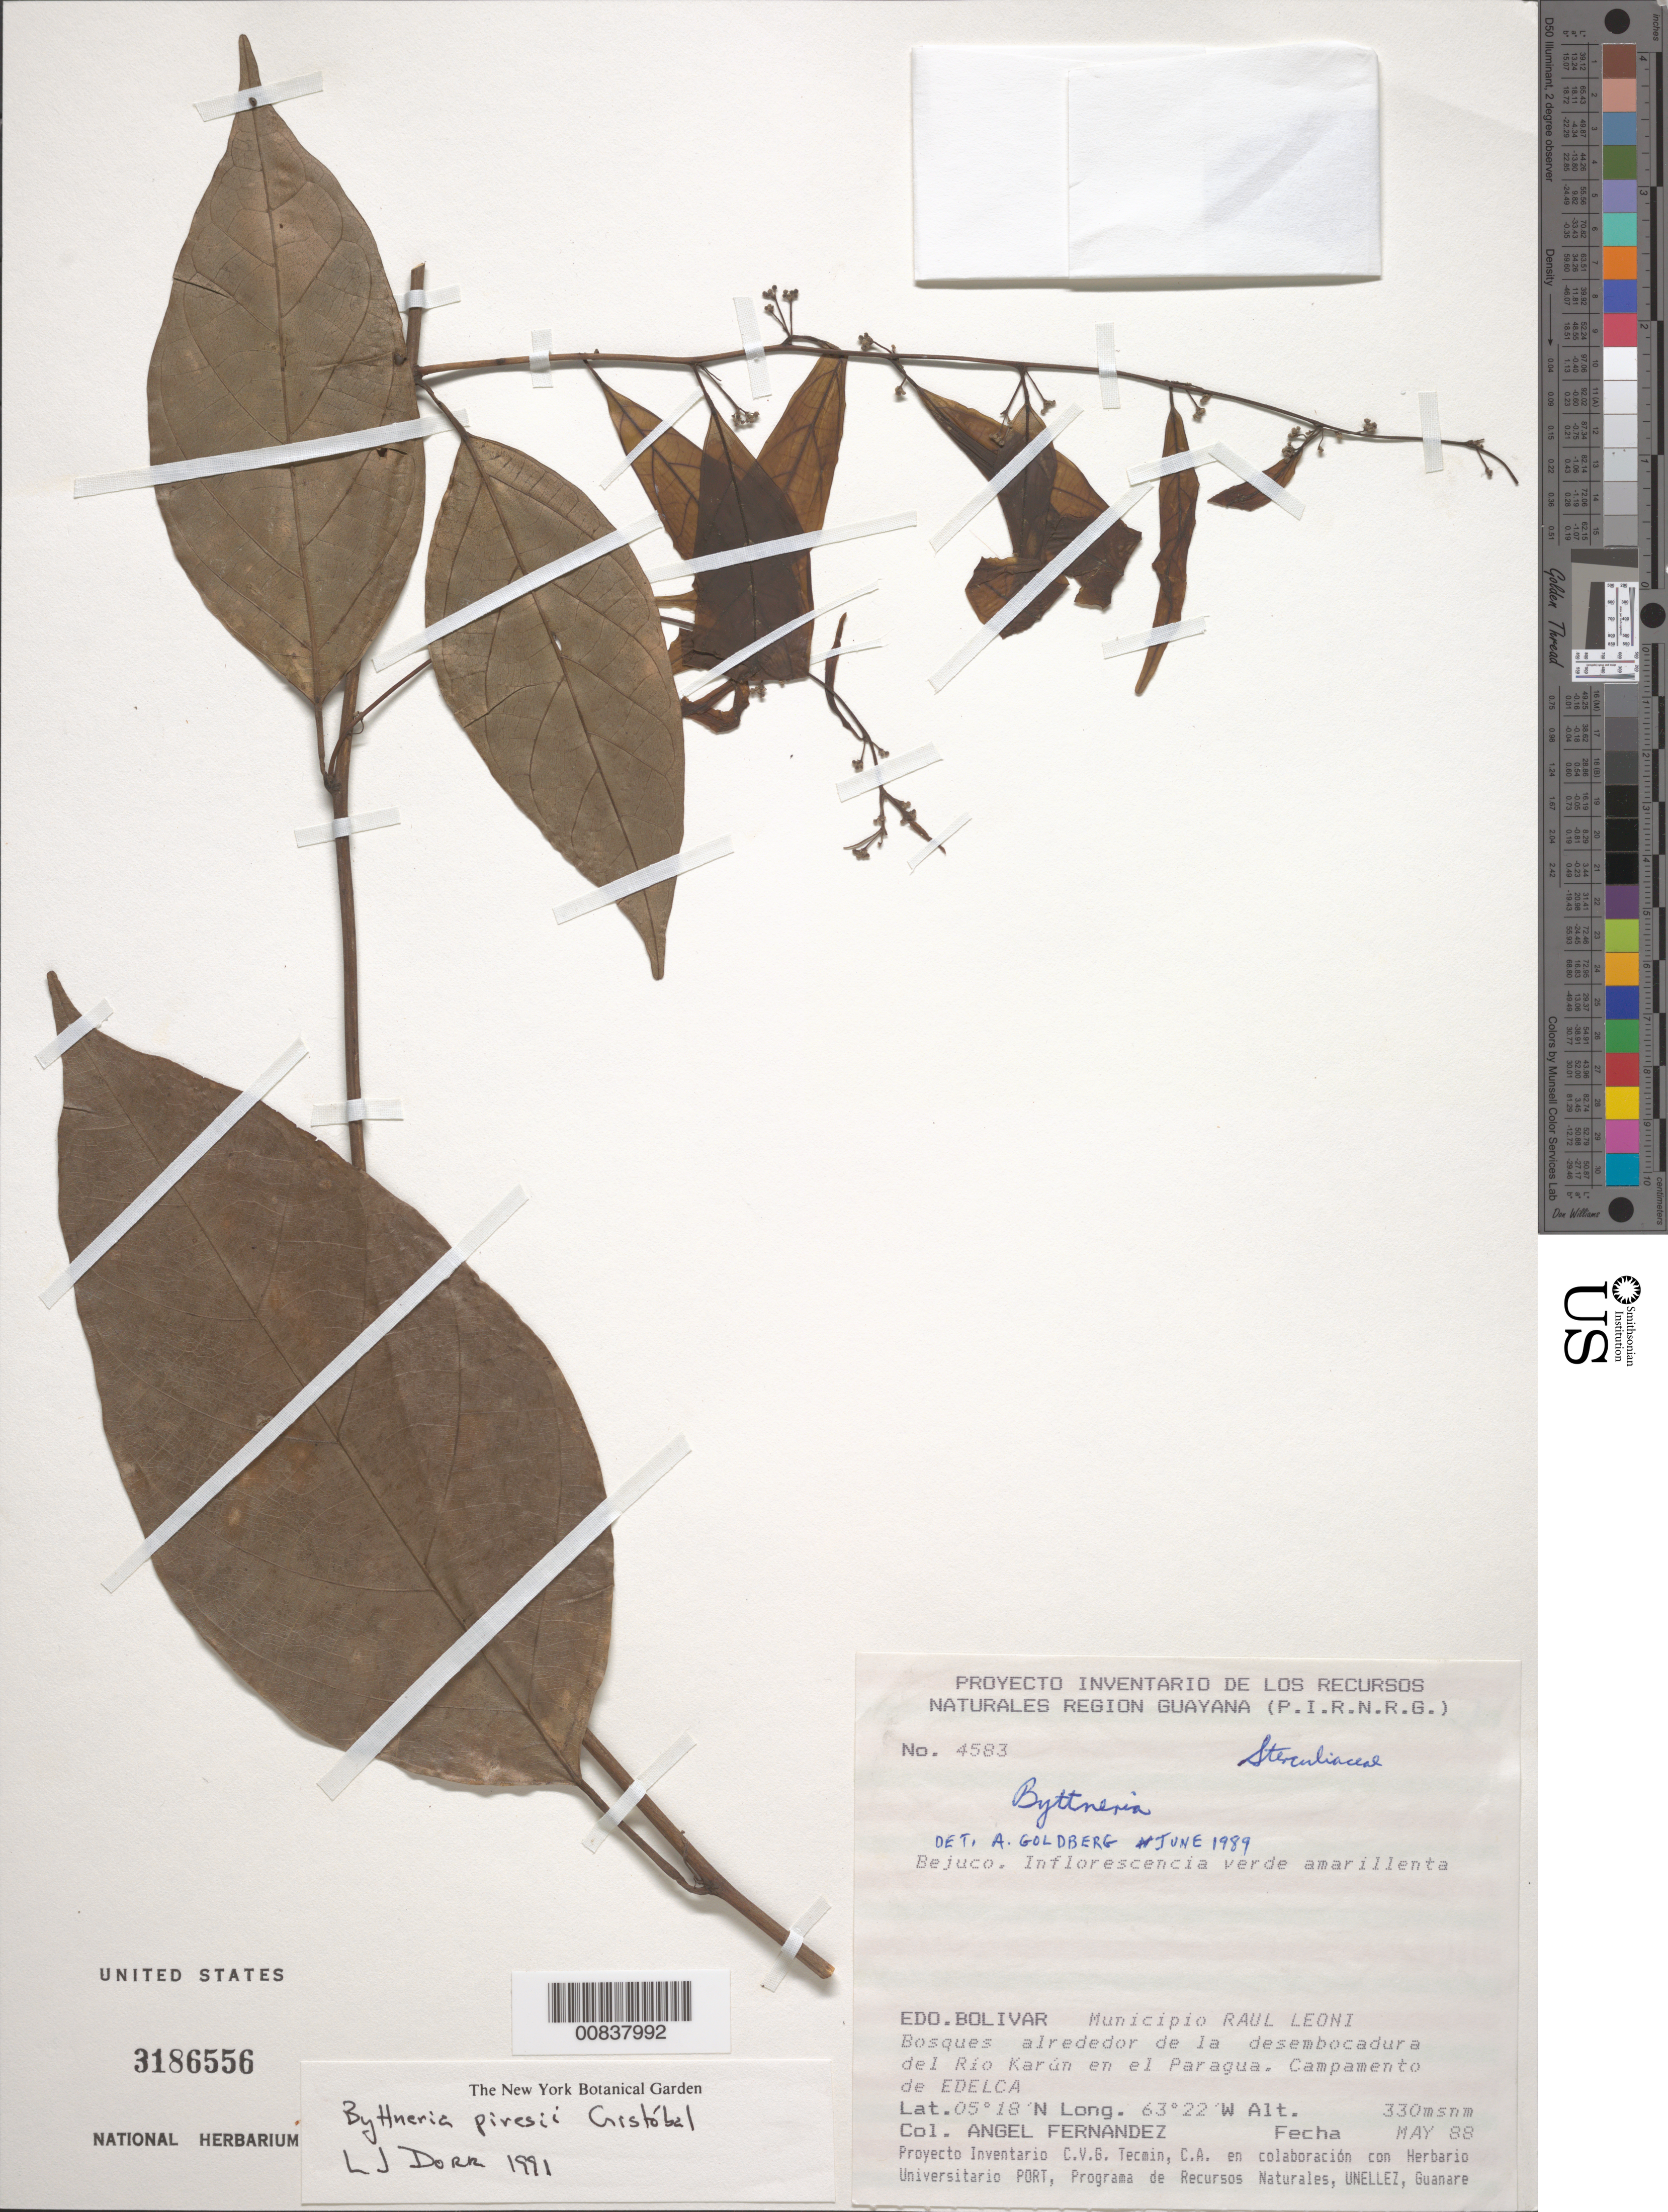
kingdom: Plantae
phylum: Tracheophyta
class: Magnoliopsida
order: Malvales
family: Malvaceae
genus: Byttneria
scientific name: Byttneria piresii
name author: Cristóbal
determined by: Dorr, L. J., (BOT), Smithsonian Institution - National Museum of Natural History (UNITED STATES)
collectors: A. Fernández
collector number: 4583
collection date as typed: May-88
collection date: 1988-05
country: Venezuela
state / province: Bolívar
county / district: Angostura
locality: Mun. Raúl Leoni [=Angostura], Río Karún en el Paragua, Campamento EDELCA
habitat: Forest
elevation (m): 330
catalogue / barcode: US 3186556